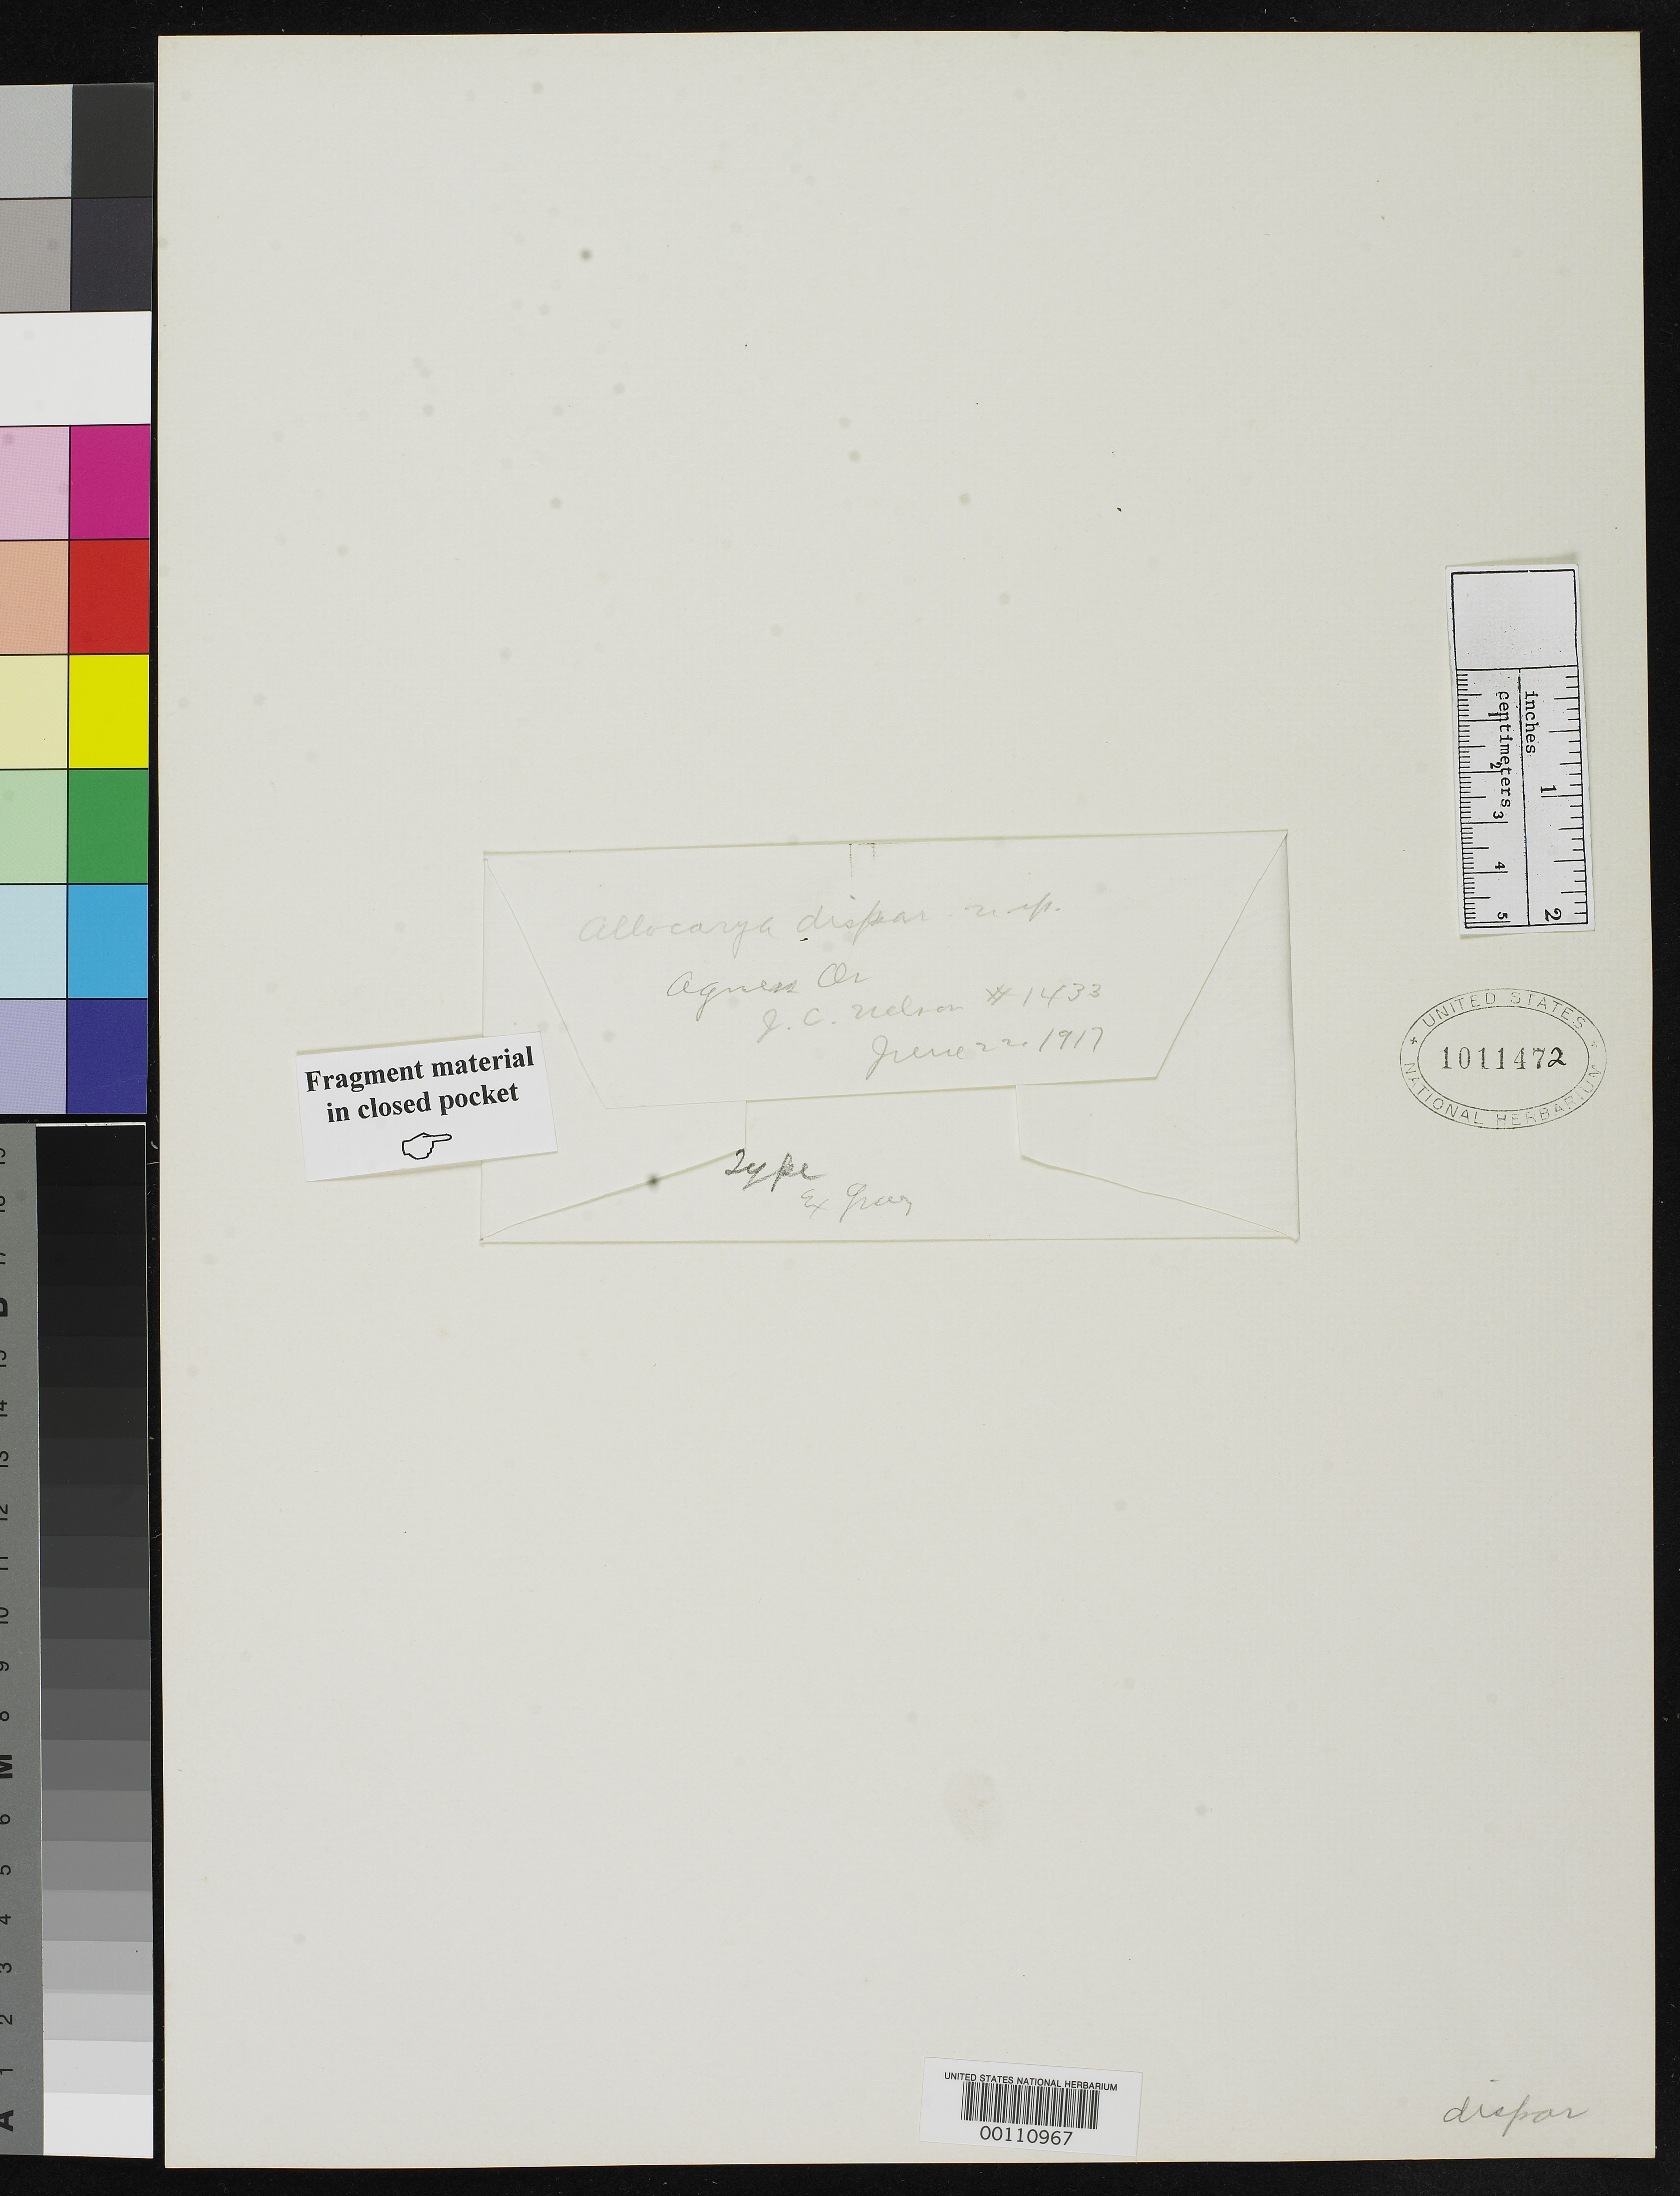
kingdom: Plantae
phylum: Tracheophyta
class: Magnoliopsida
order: Boraginales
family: Boraginaceae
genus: Allocarya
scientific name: Allocarya dispar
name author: Piper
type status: Isotype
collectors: J. C. Nelson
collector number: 1433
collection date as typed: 22 Jun 1917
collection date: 1917-06-22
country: United States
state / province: Oregon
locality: Agness.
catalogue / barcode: US 1011472